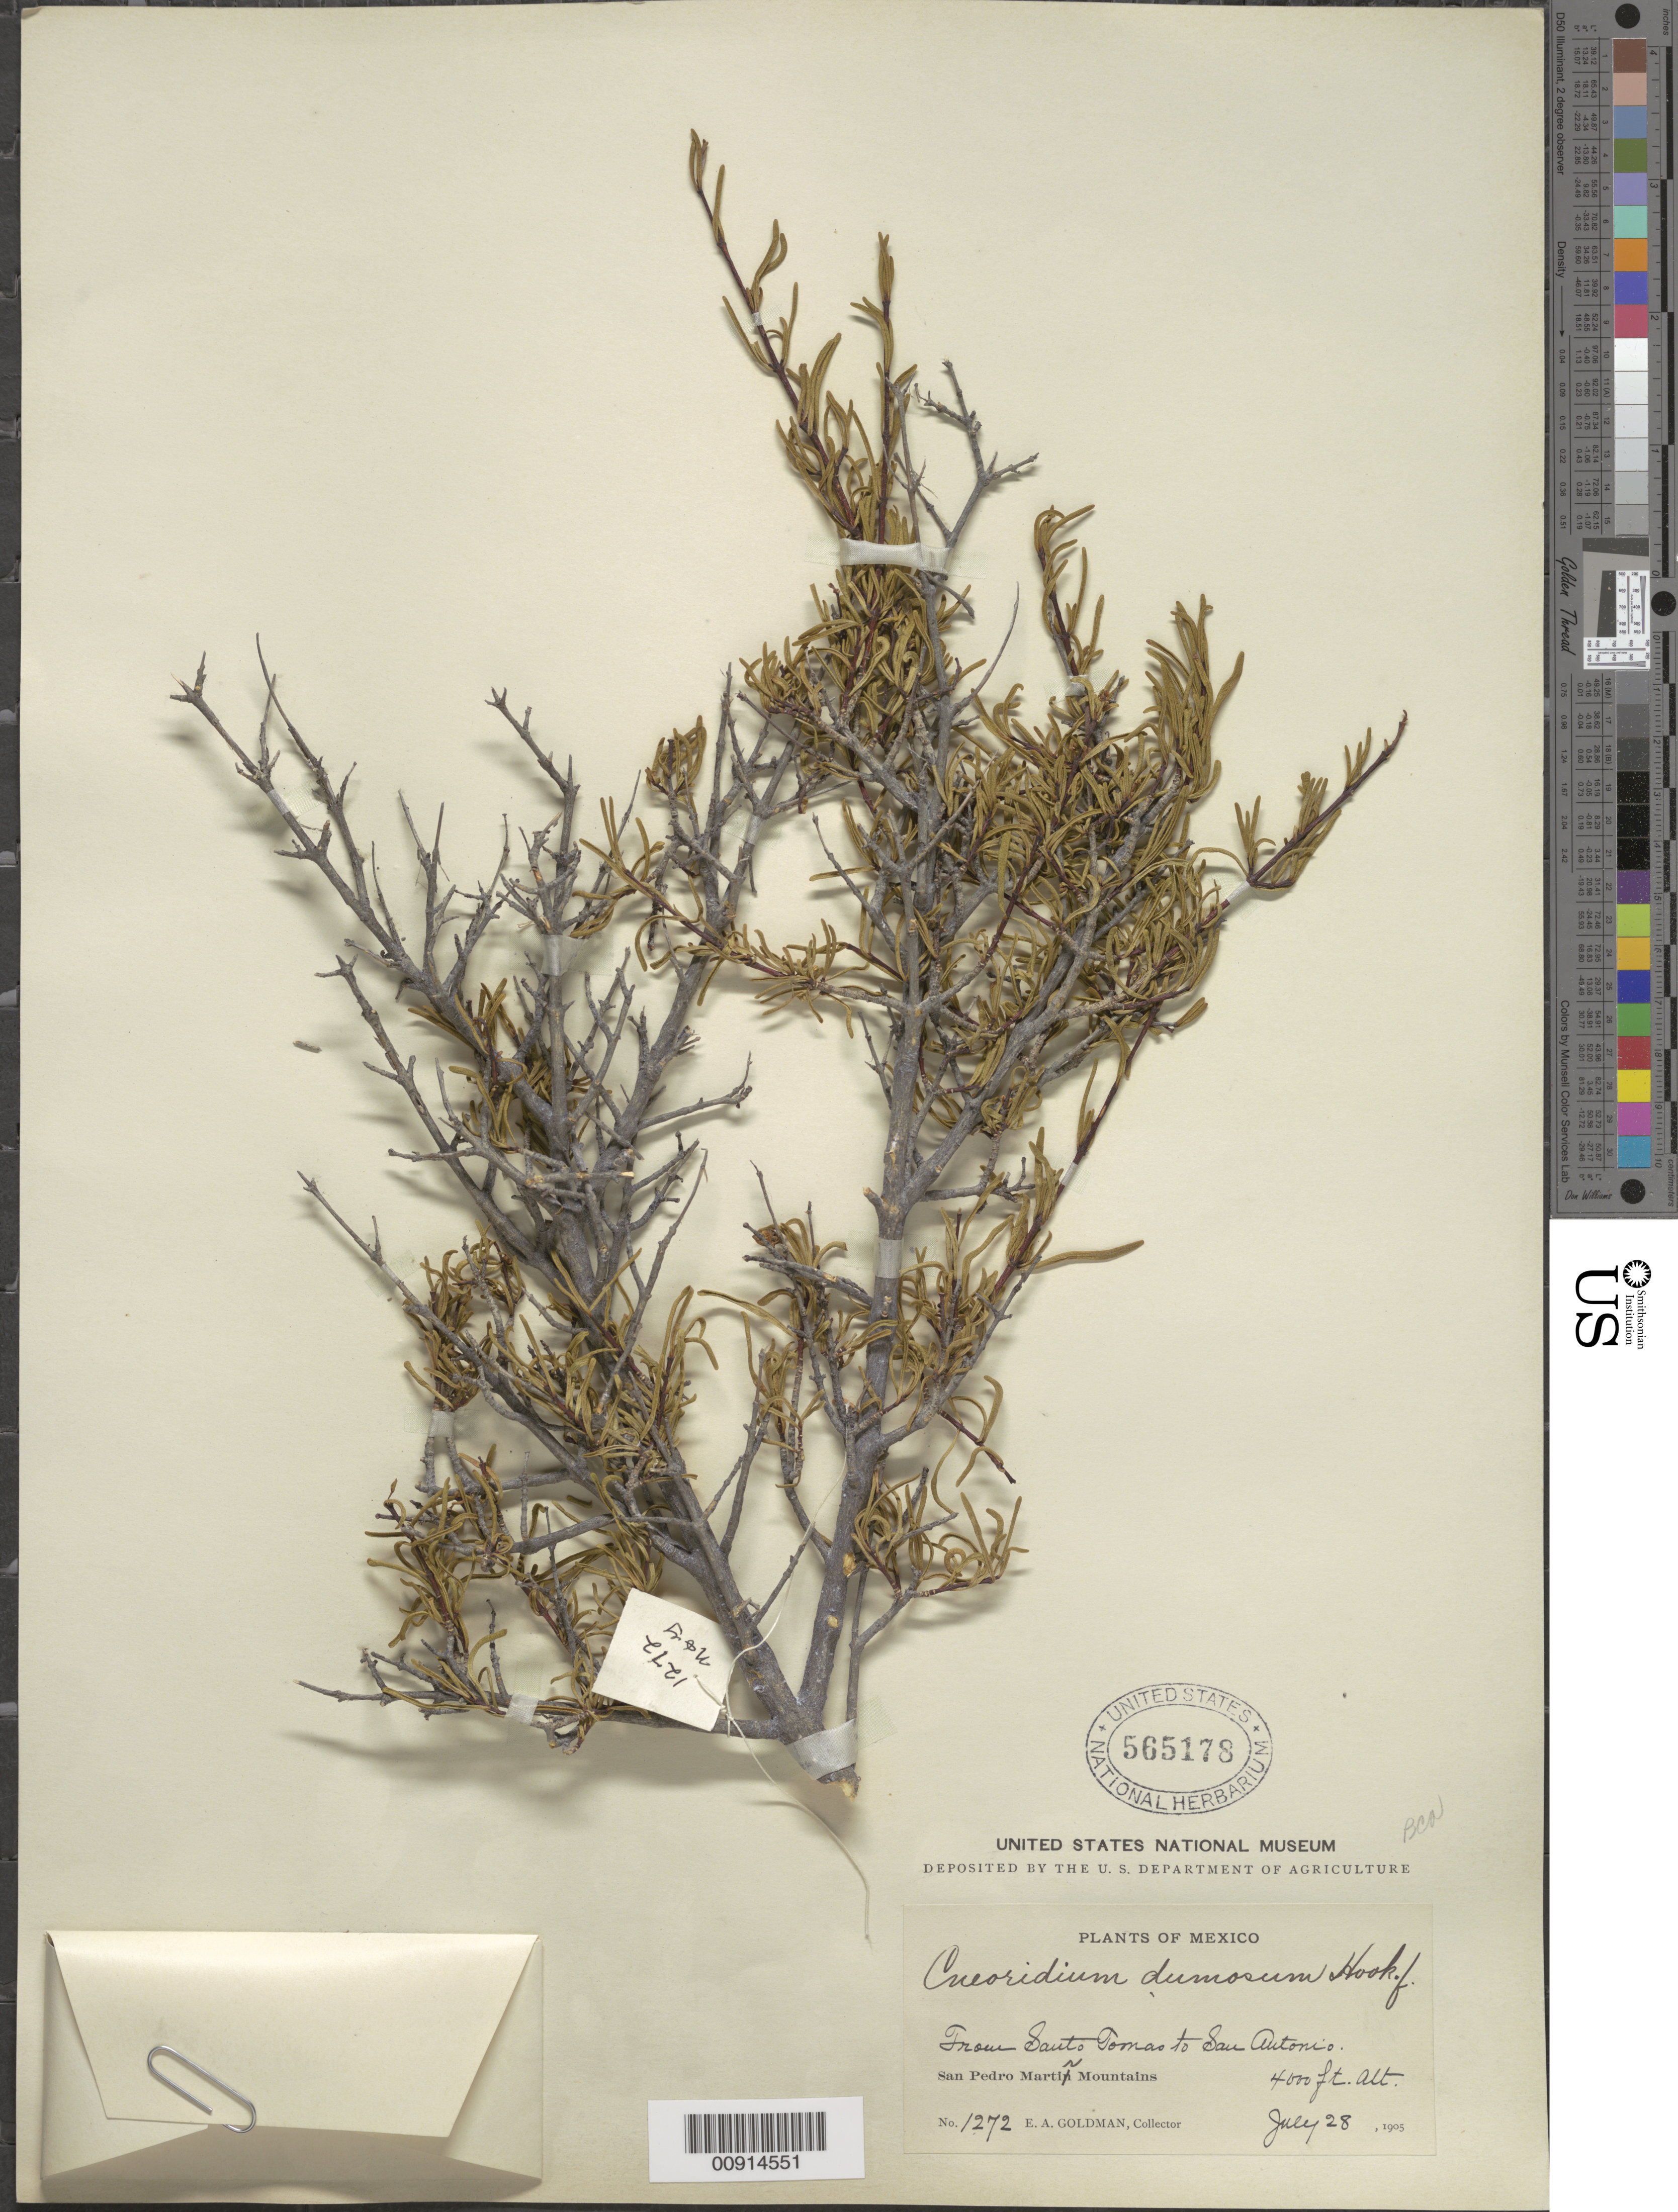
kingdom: Plantae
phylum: Tracheophyta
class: Magnoliopsida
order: Sapindales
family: Rutaceae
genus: Cneoridium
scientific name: Cneoridium dumosum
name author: (Nutt. ex Torr. & A. Gray) Hook. f. ex Baill.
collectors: E. A. Goldman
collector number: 1272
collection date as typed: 28 Jul 1905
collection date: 1905-07-28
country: Mexico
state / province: Baja California Norte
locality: From Santo Tomás to San Antonio. San Pedro Martir Mountains.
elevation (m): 1219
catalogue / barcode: US 565178